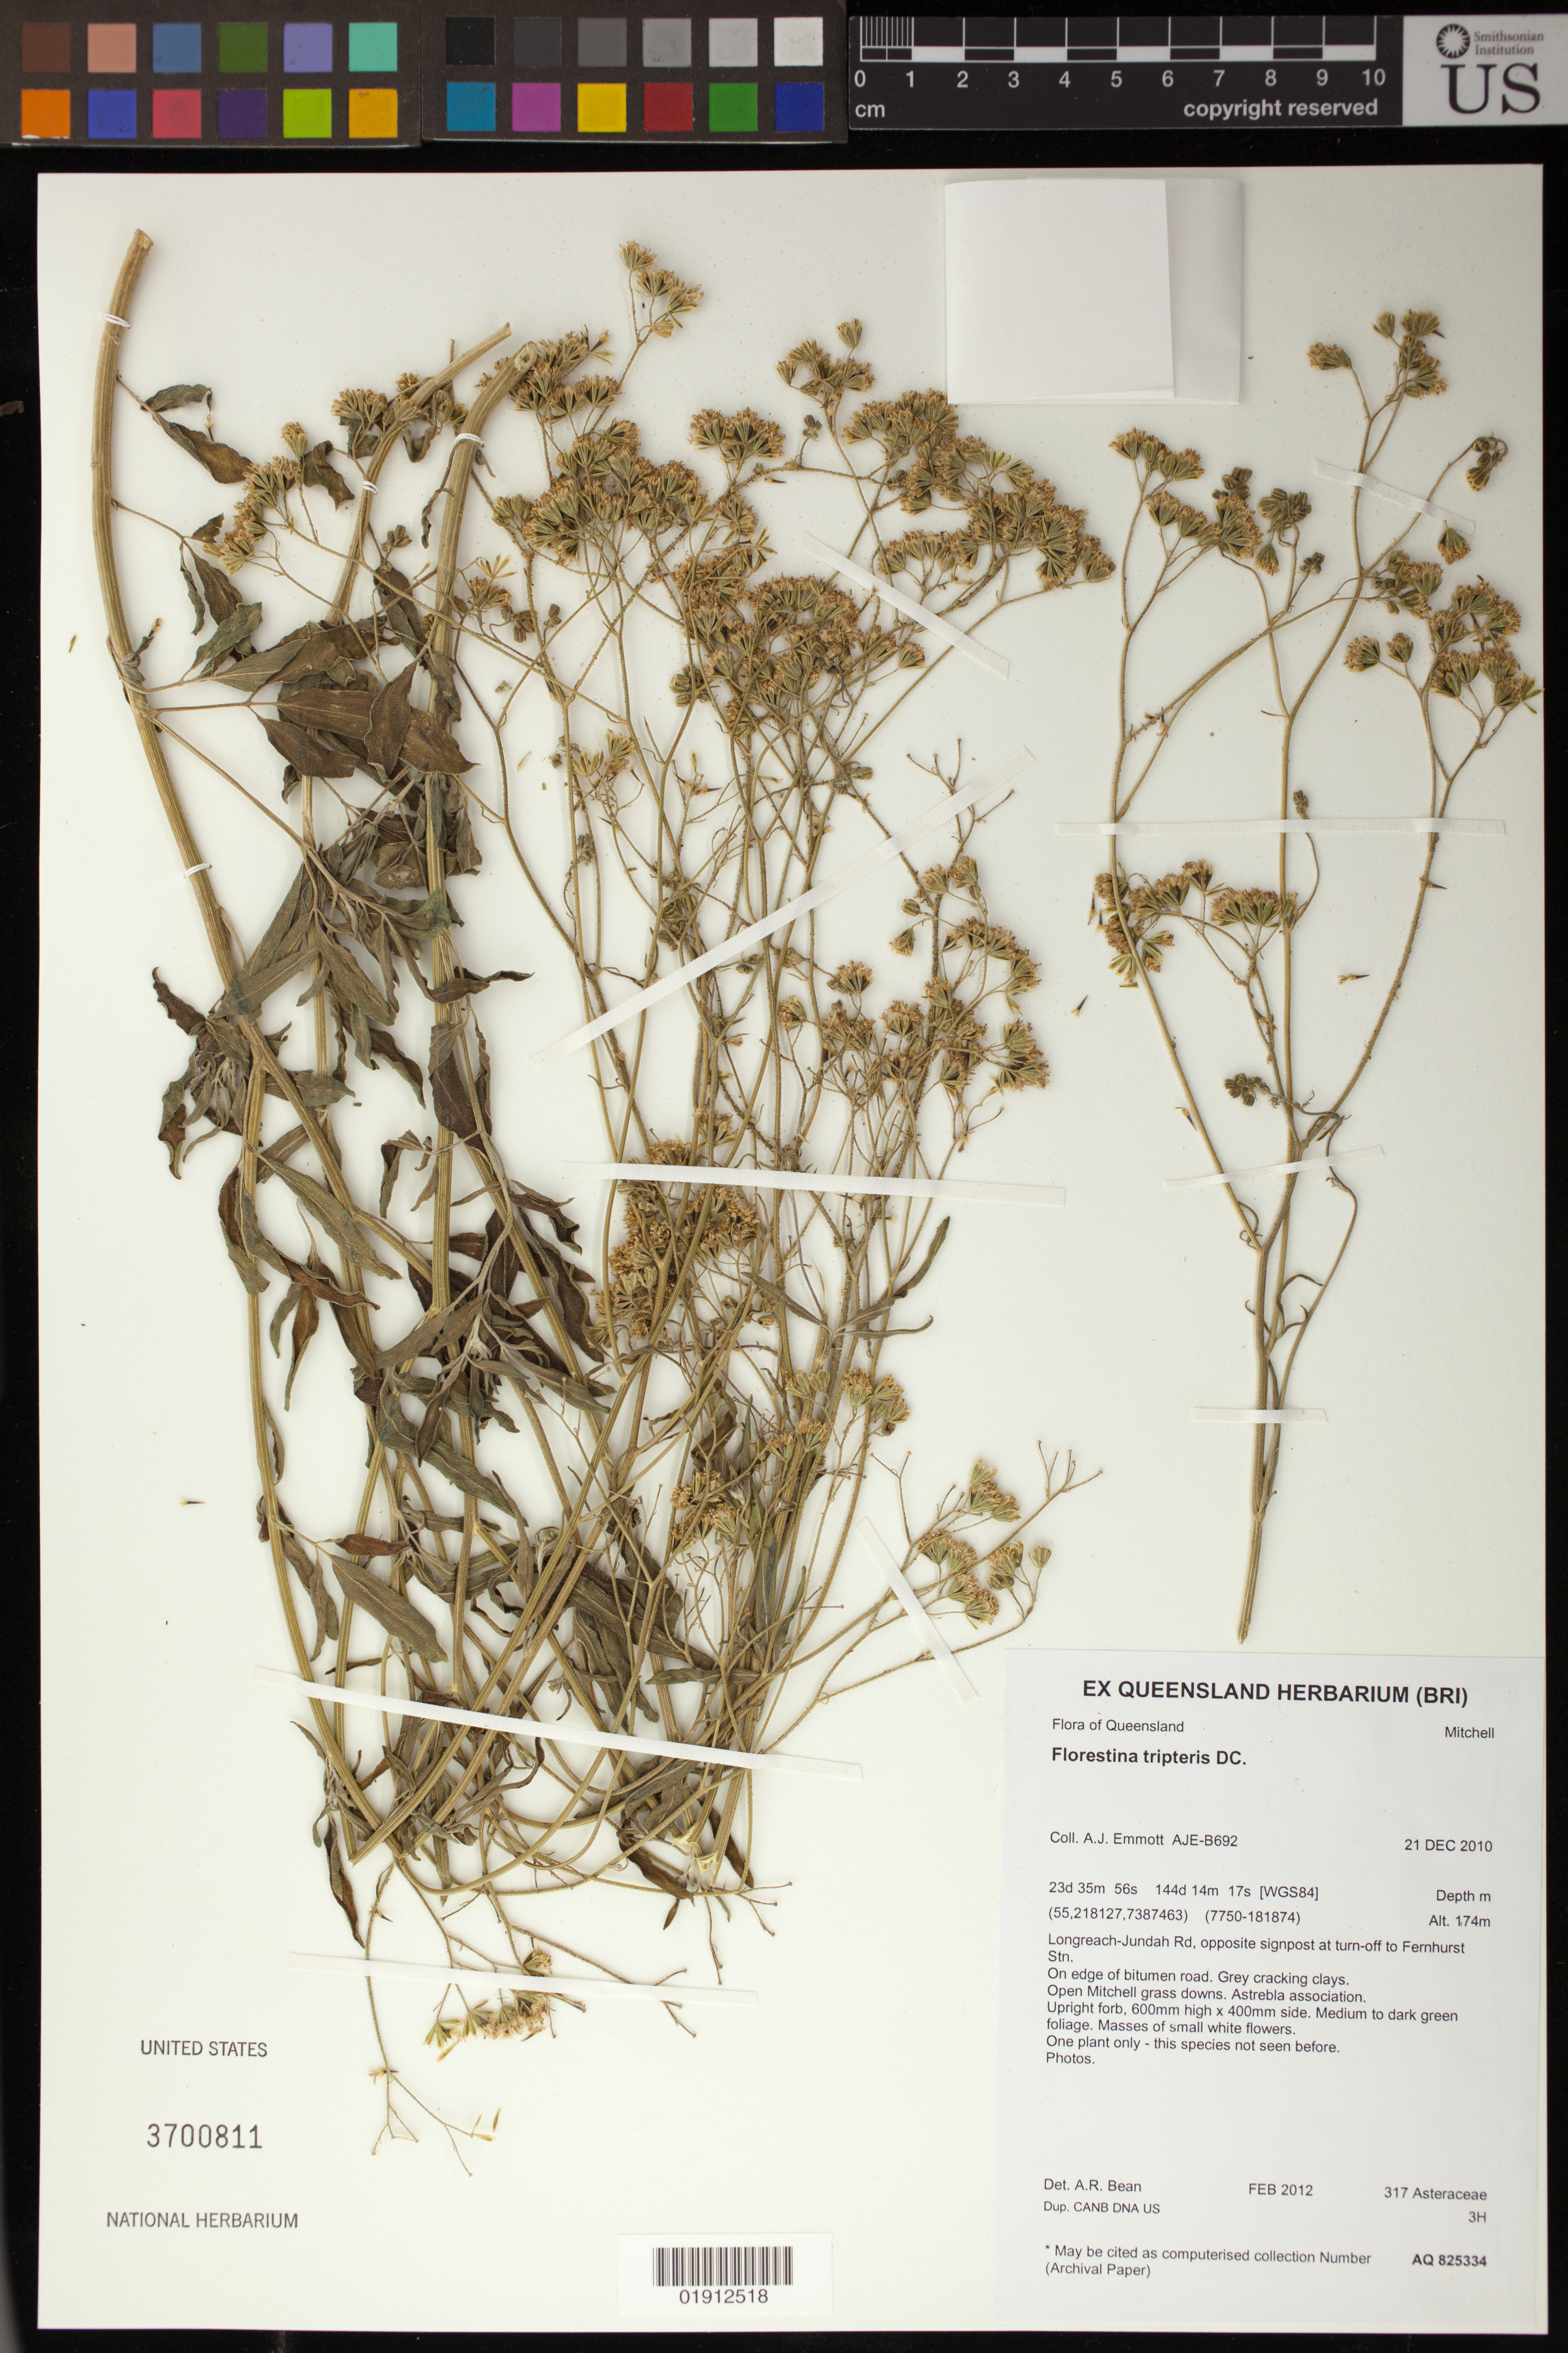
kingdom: Plantae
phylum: Tracheophyta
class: Magnoliopsida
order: Asterales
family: Asteraceae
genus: Florestina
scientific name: Florestina tripteris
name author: DC.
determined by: Bean, A. R.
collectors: A. Emmott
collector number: AJE-B692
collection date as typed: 21 Dec 2010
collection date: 2010-12-21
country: Australia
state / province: Queensland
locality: Mitchell District, Longreach-Jundah Rd, opposite signpost at turn-off to Fernhurst Stn. On edge of bitumen road.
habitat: Grey cracking clays.Open Mitchell grass downs.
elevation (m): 174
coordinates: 23 35 56 S, 144 14 17 E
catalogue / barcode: US 3700811